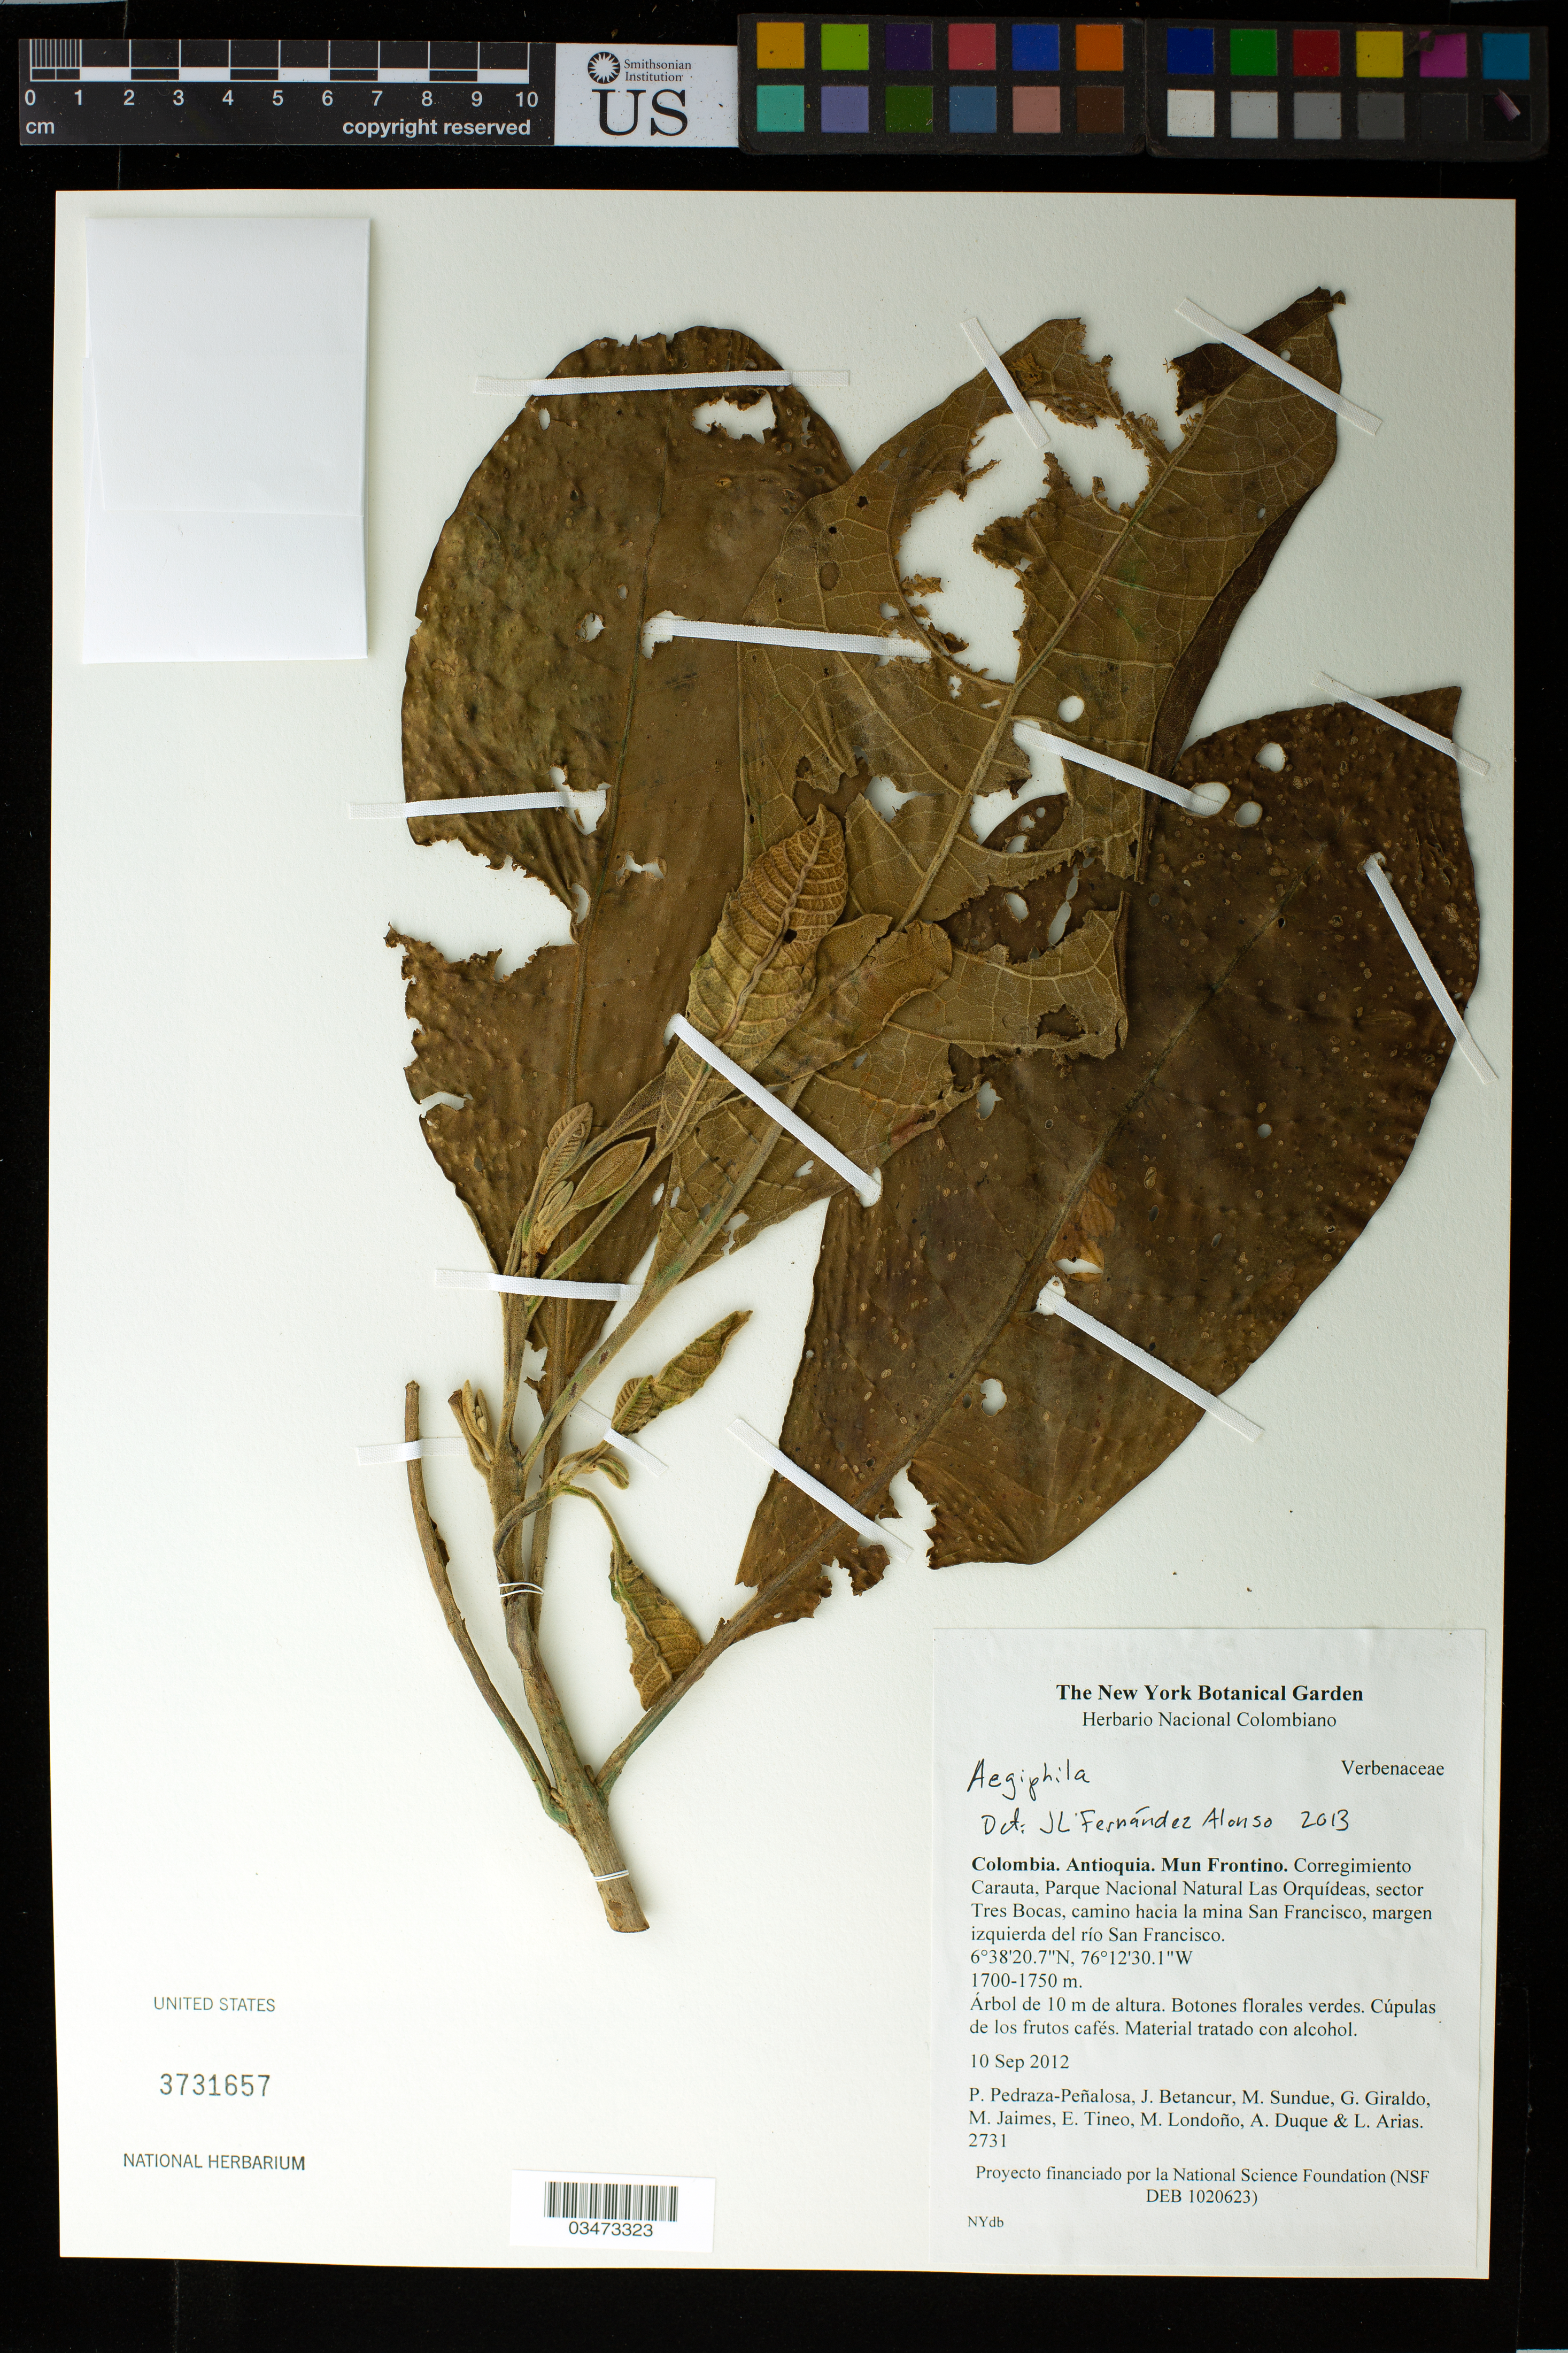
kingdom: Plantae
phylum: Tracheophyta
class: Magnoliopsida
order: Lamiales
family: Lamiaceae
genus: Aegiphila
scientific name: Aegiphila sp.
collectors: P. Pedraza-Peñalosa, J. Betancur, M. Sundue, G. Giraldo & et al.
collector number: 2731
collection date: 2012-09-10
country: Colombia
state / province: Antioquia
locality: Colombia. Antioquia. Frontino. Corregimiento Carauta, parque Nacional Las Orquideas, sector Tres Bocas, camino hacia la mina San Francisco, margen izquierda del rio San Francisco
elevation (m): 1700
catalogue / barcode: US 3731657